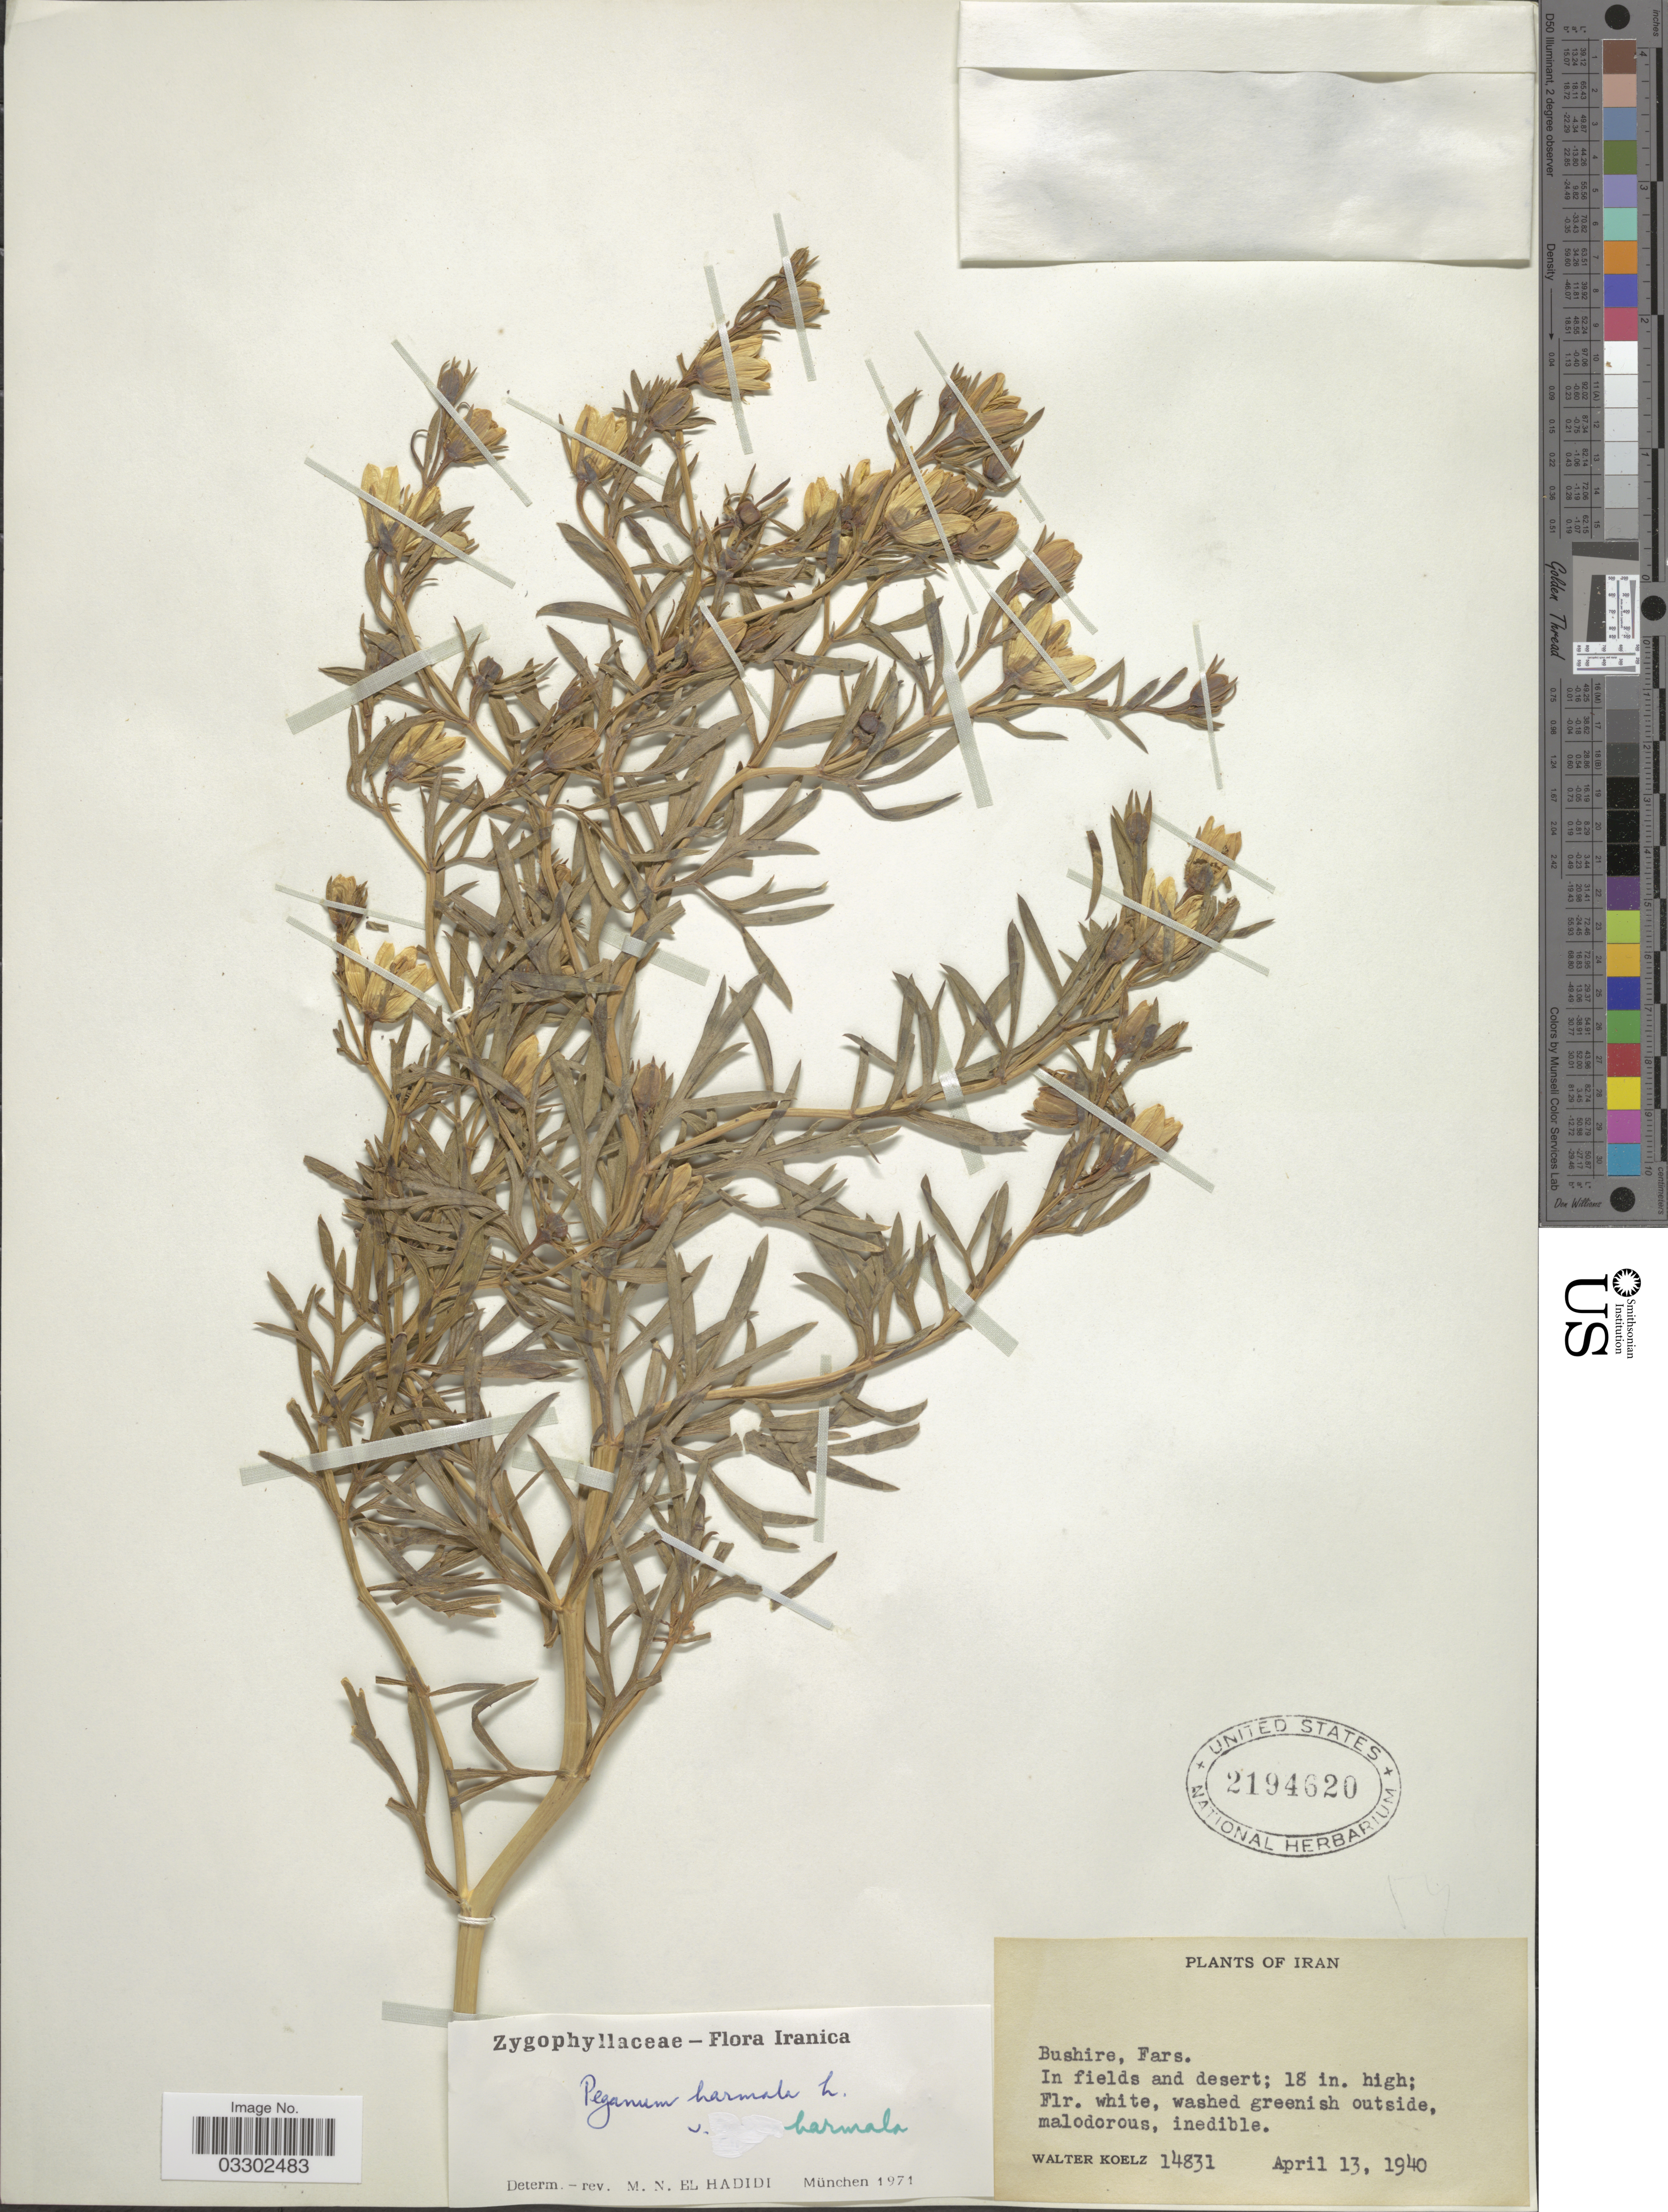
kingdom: Plantae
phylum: Tracheophyta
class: Magnoliopsida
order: Sapindales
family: Tetradiclidaceae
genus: Peganum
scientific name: Peganum harmala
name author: L.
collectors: W. N. Koelz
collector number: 14831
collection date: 1940-04-13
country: Iran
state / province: Fars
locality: Bushire.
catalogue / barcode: US 2194620